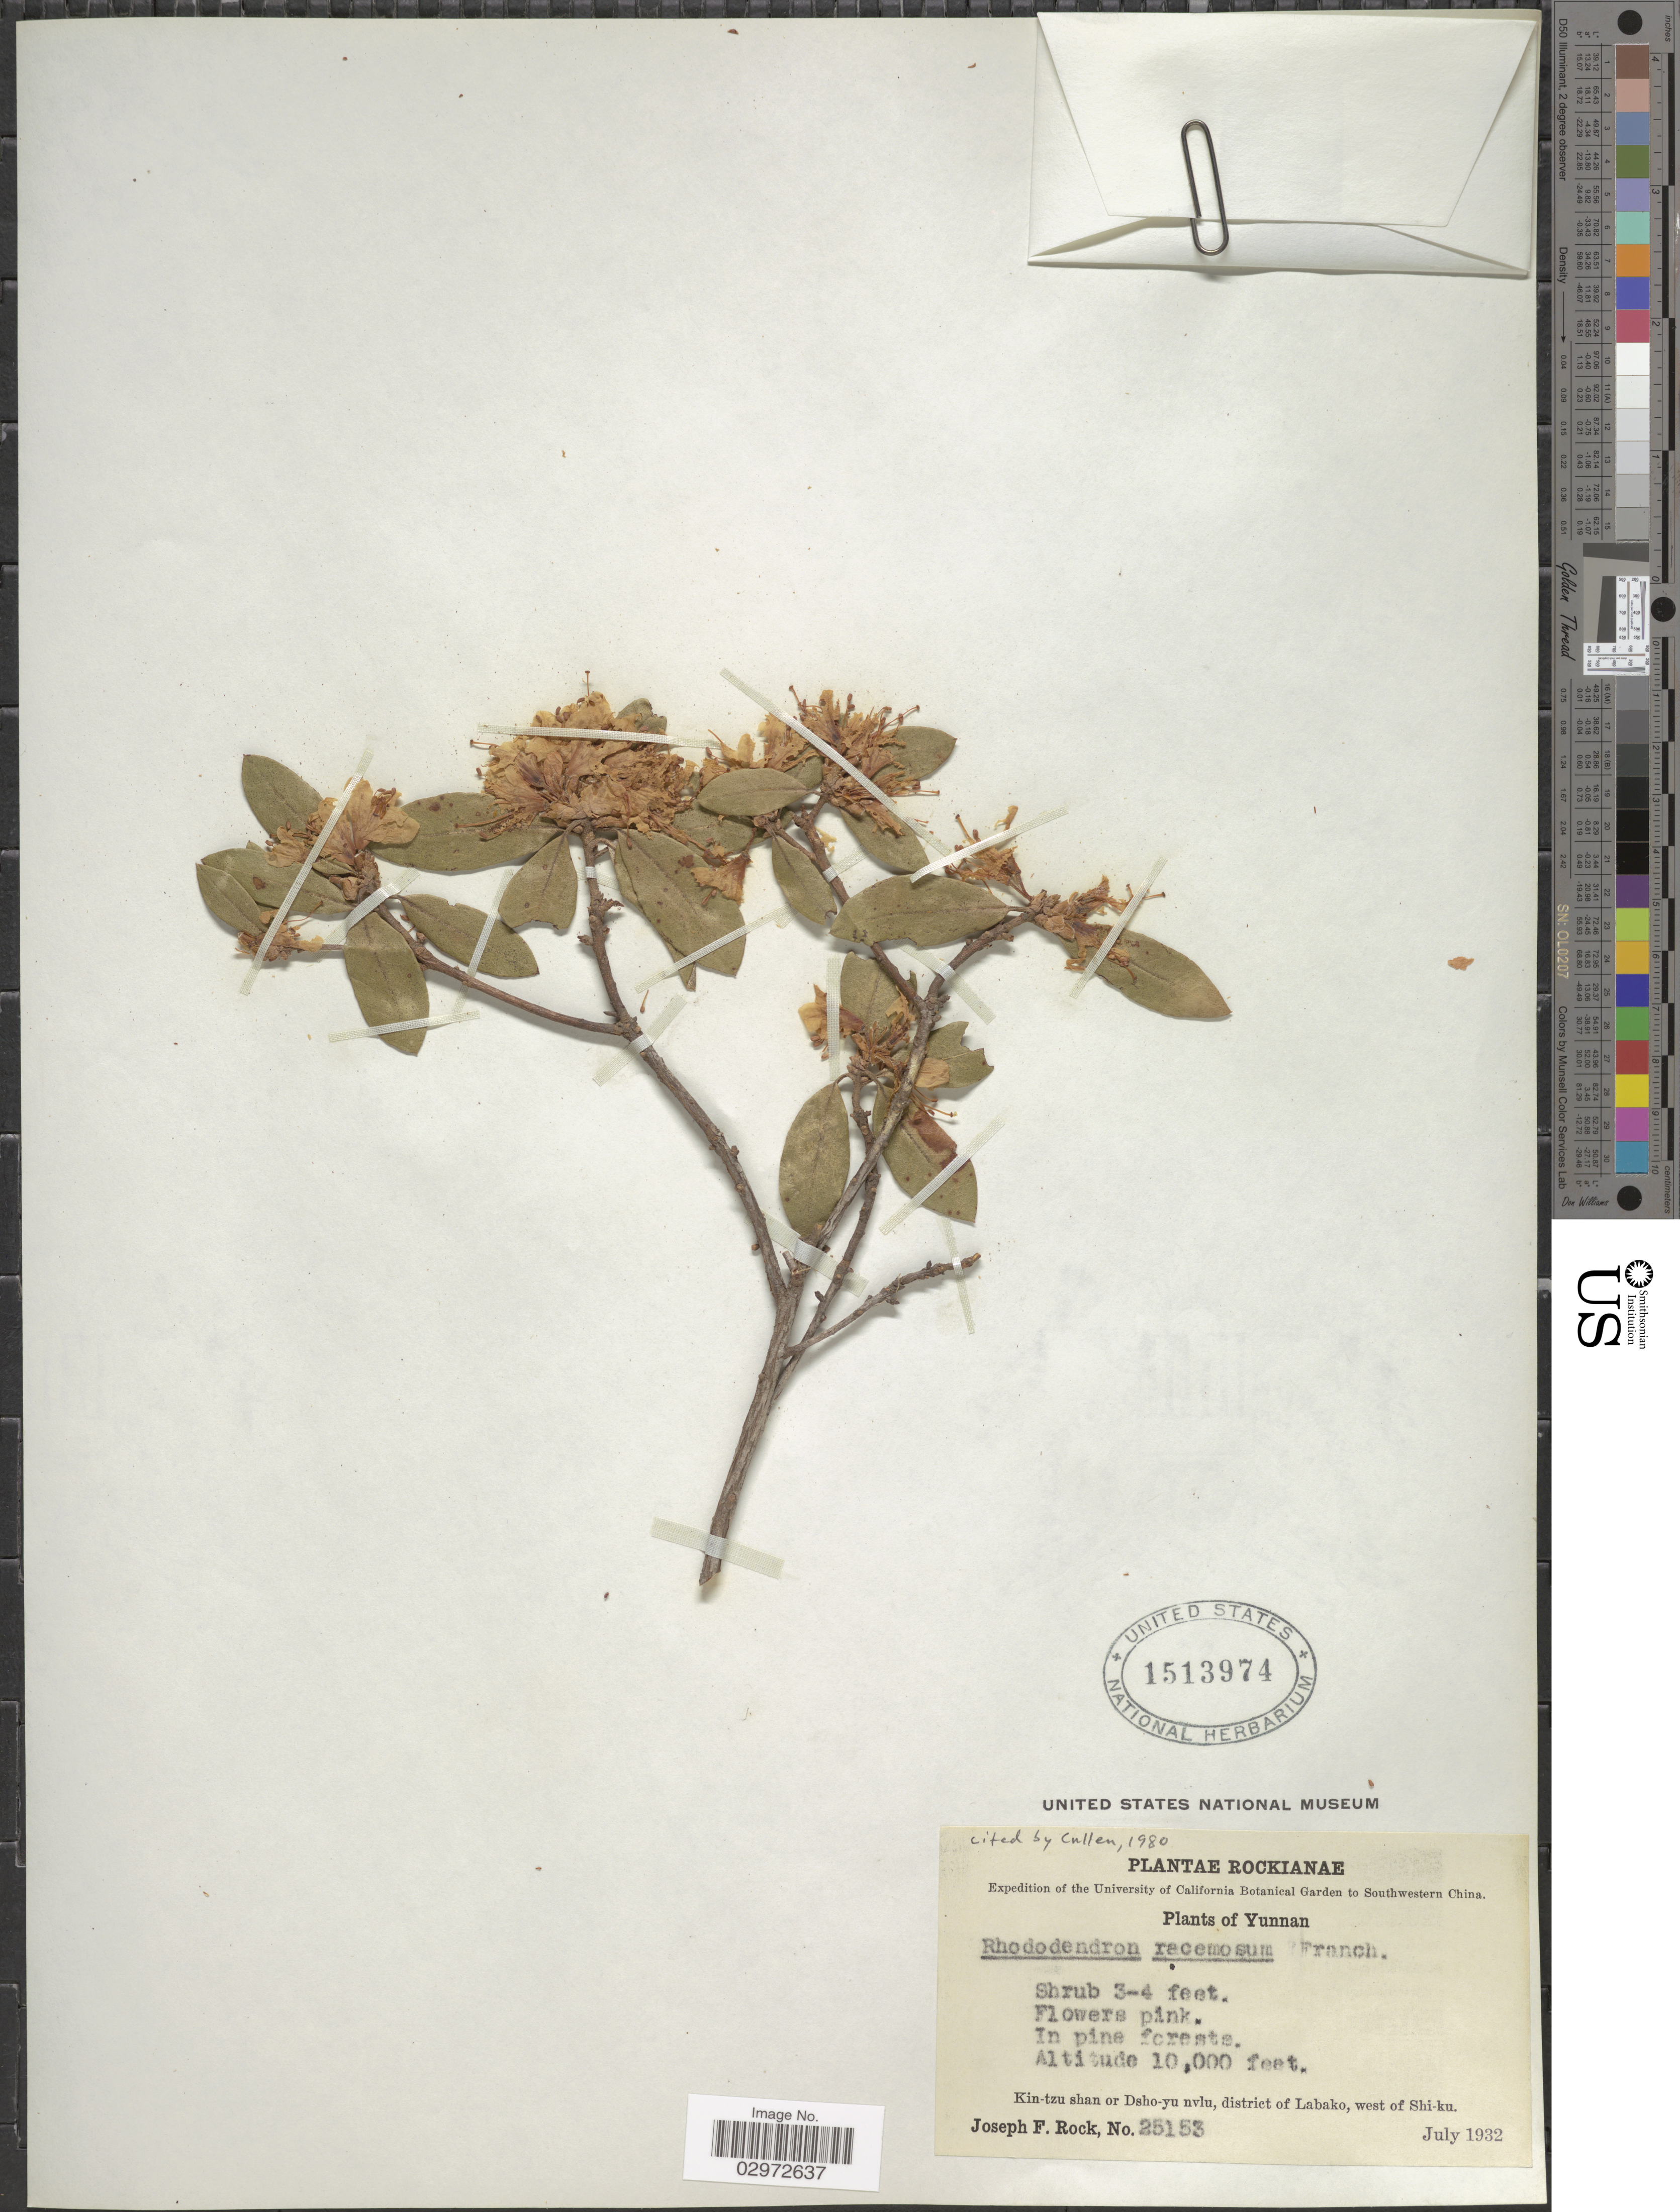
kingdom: Plantae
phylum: Tracheophyta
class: Magnoliopsida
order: Ericales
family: Ericaceae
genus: Rhododendron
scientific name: Rhododendron racemosum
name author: Franch.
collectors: J. F. Rock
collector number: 25153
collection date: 1932-07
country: China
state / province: Yunnan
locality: Kin-tzu shan or Dsho-yu nvlu, district of Labako, west of Shi-ku.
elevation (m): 3048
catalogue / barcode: US 1513974